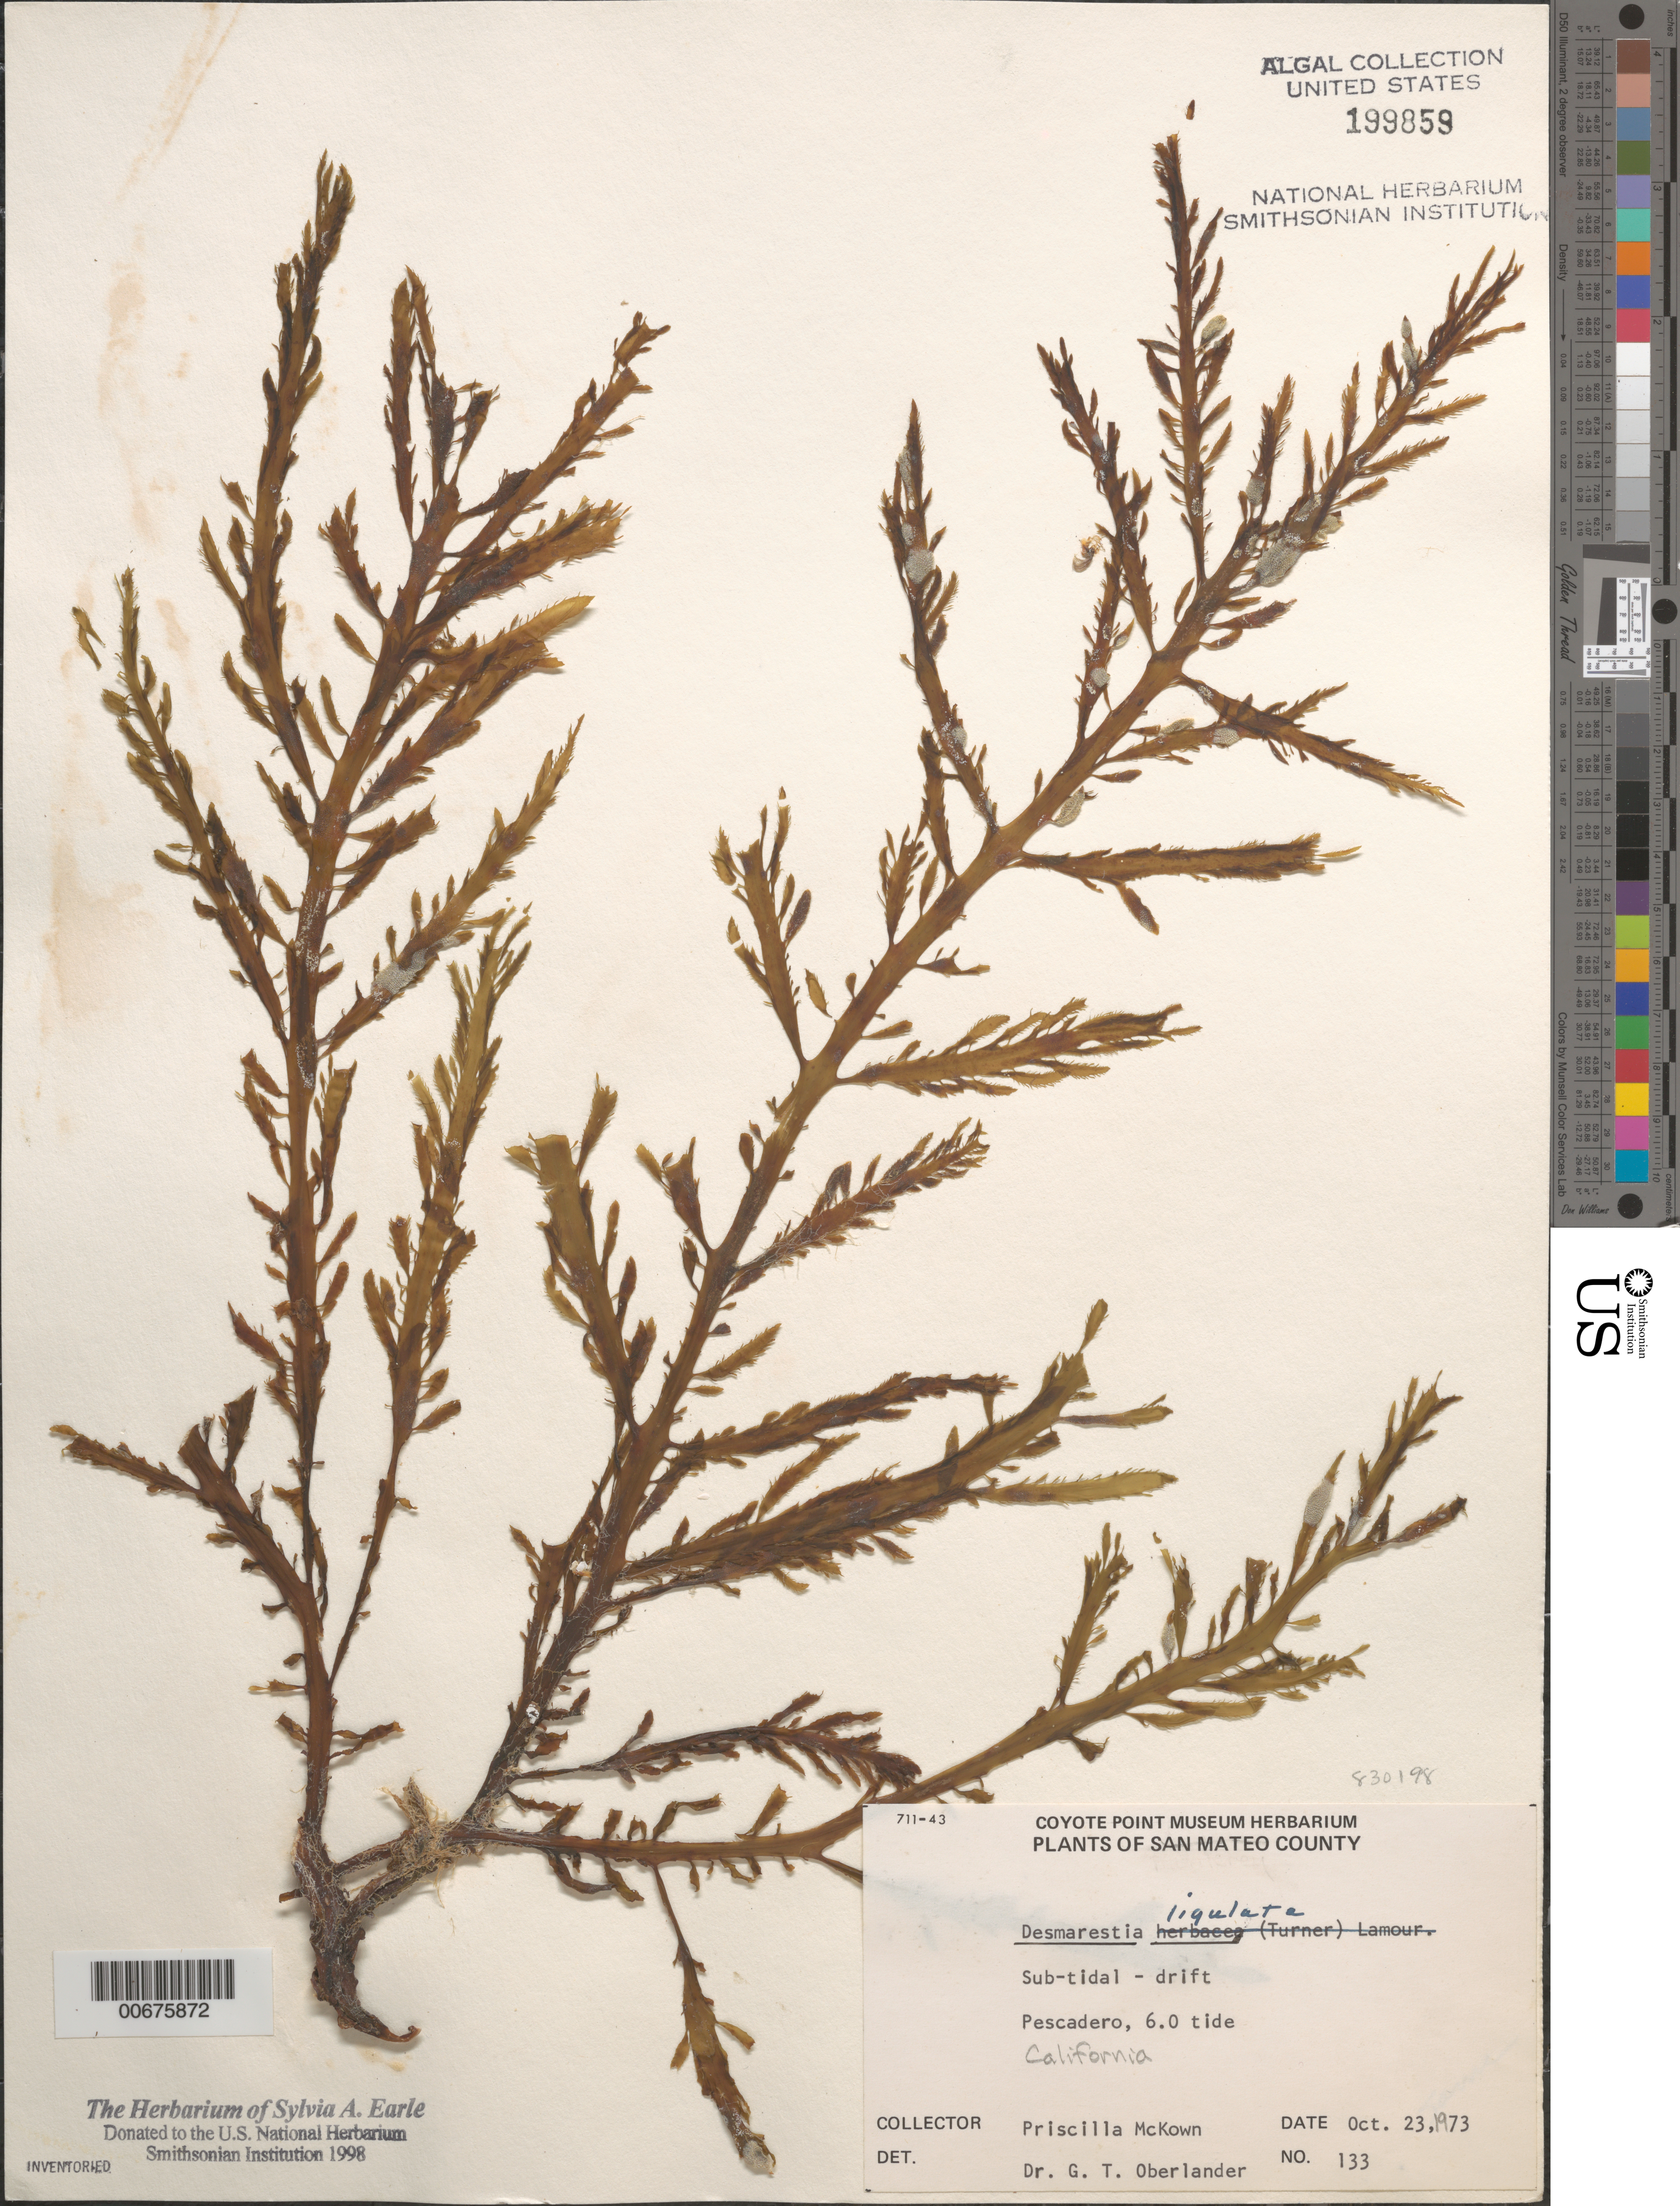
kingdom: Chromista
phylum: Ochrophyta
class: Phaeophyceae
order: Desmarestiales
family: Desmarestiaceae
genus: Desmarestia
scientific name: Desmarestia ligulata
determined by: Oberlander, G. T.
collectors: P. McKown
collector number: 133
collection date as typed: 23 Oct 1973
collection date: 1973-10-23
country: United States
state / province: California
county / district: San Mateo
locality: Pescadero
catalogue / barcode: US 199859